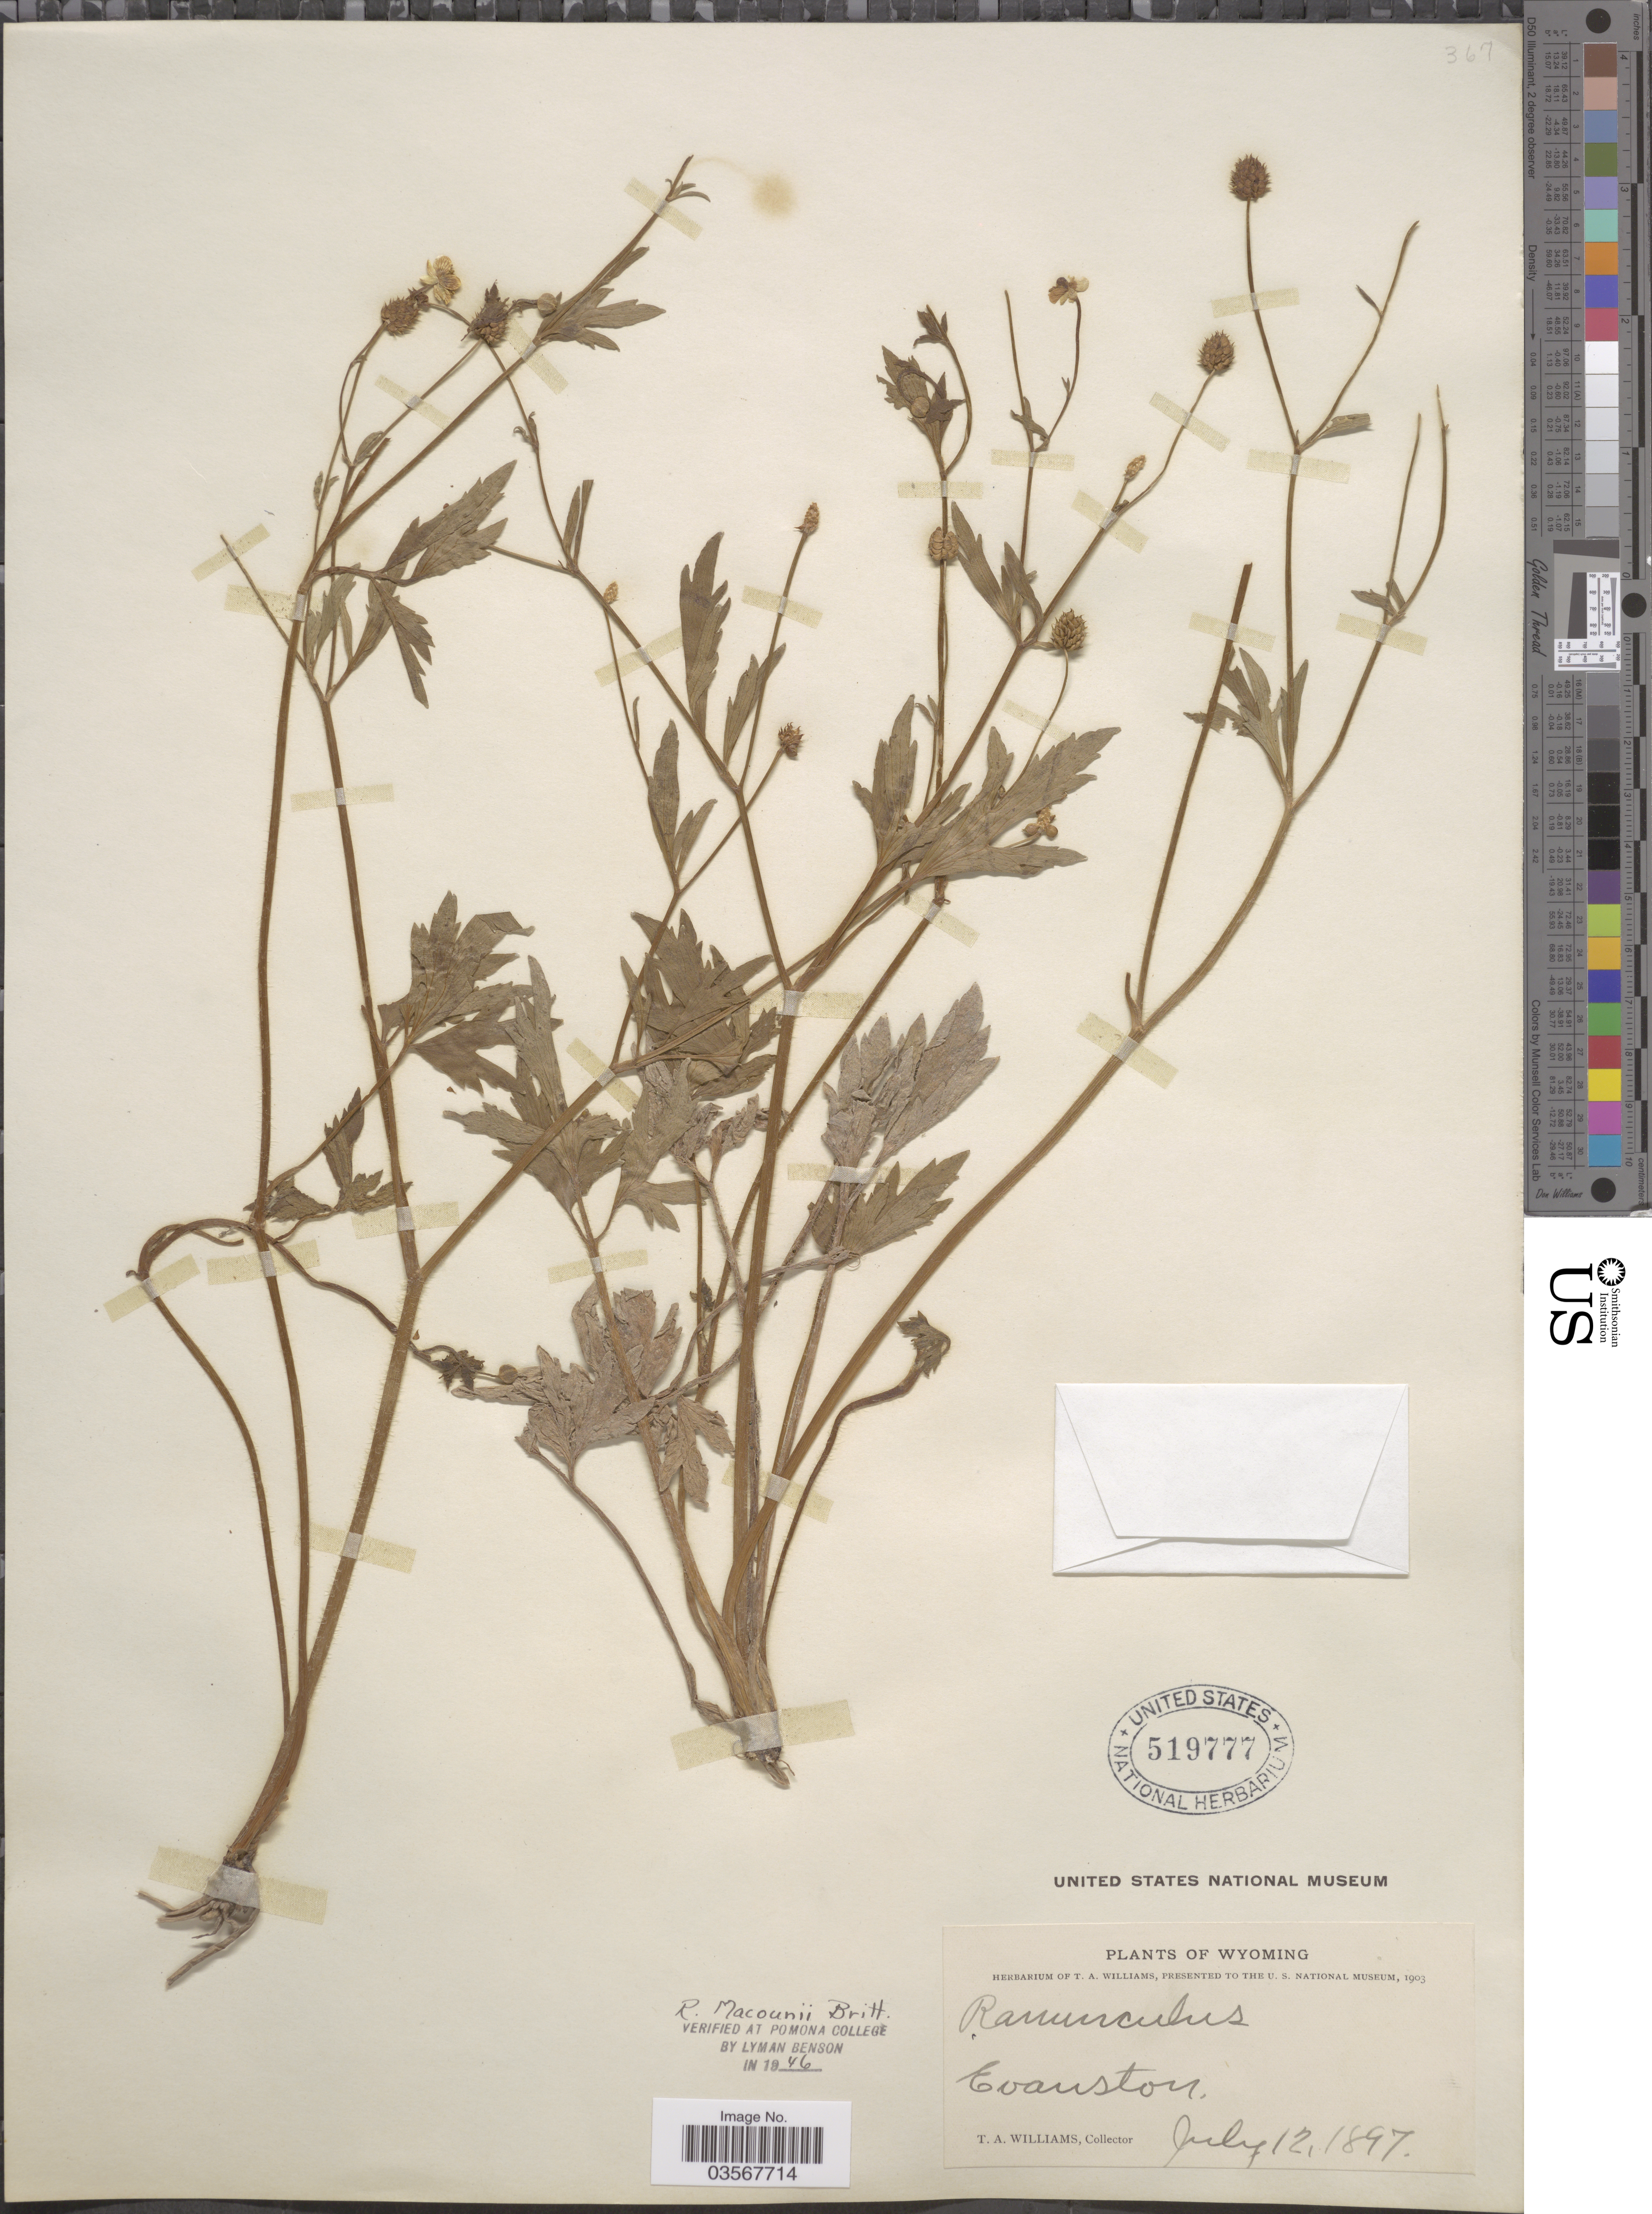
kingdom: Plantae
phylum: Tracheophyta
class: Magnoliopsida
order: Ranunculales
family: Ranunculaceae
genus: Ranunculus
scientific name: Ranunculus macounii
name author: Britton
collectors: T. Williams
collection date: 1897-07-12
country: United States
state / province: Wyoming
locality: Evanston.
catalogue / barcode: US 519777